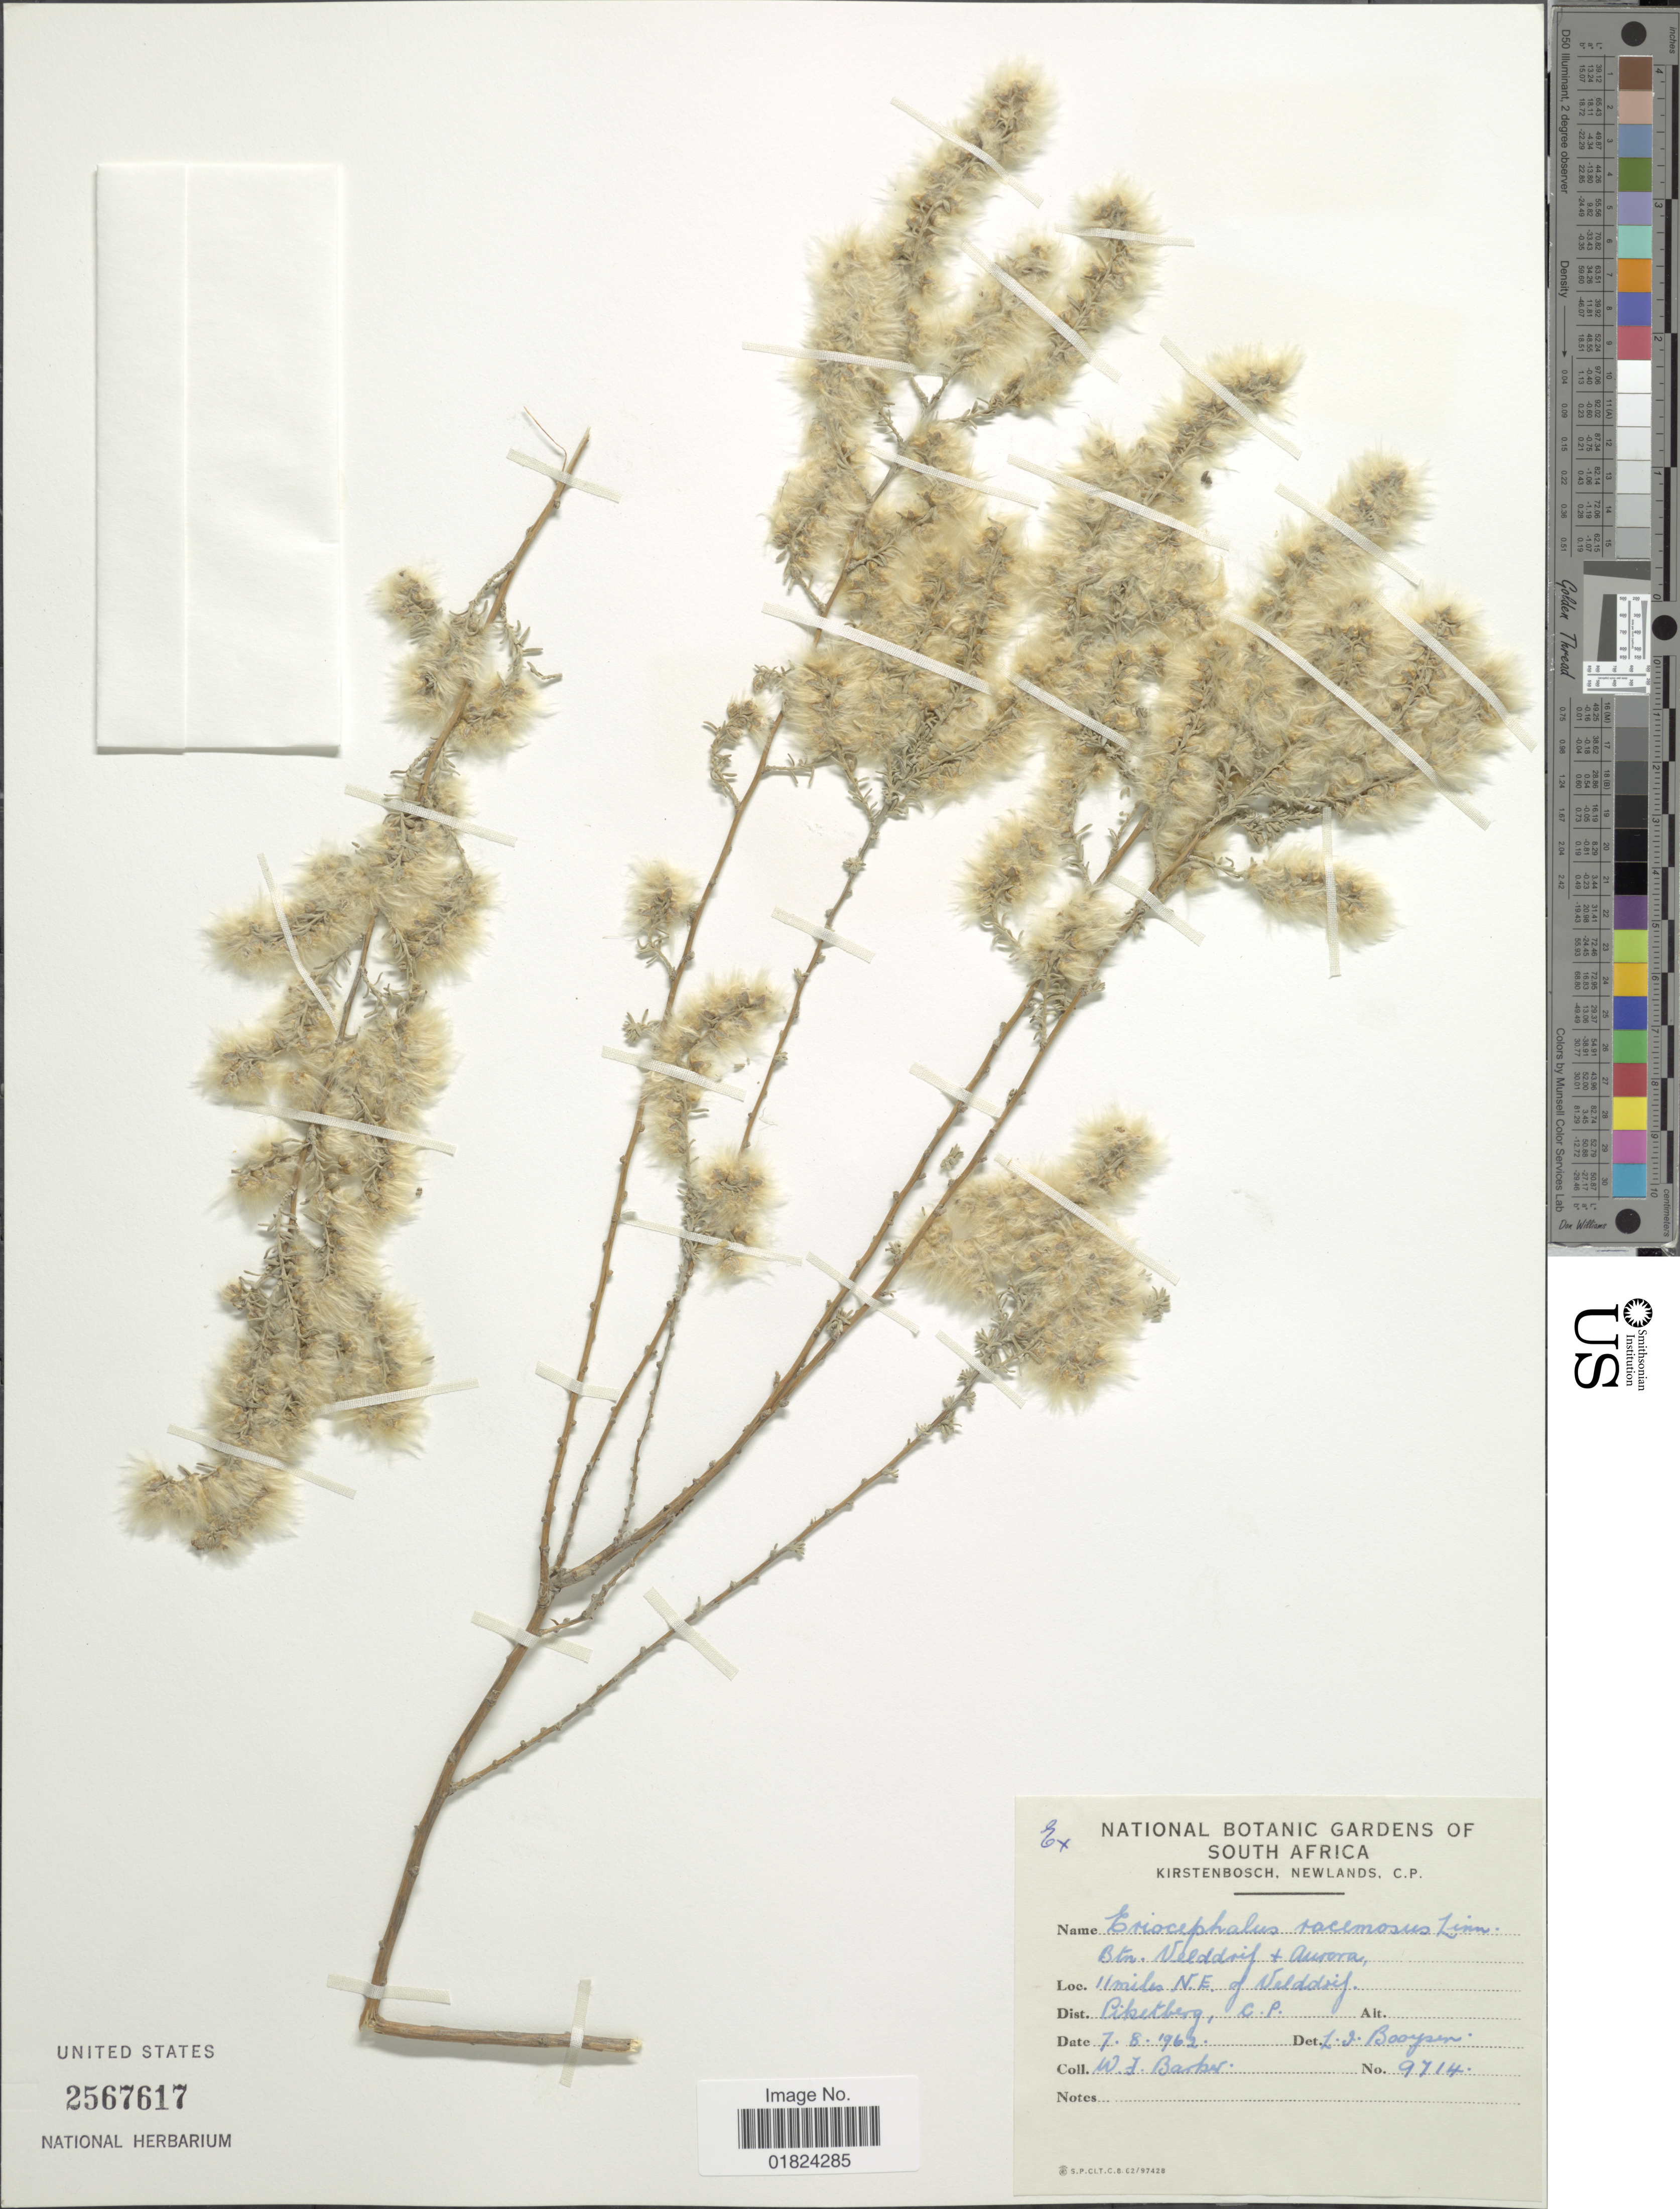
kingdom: Plantae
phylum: Tracheophyta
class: Magnoliopsida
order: Asterales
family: Asteraceae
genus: Eriocephalus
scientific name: Eriocephalus racemosus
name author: L.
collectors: W. F. Barker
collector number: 9714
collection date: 1962-08-07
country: South Africa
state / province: Western Cape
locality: Btn. Velddrif + Aurora,11 miles NE of Velddrif, Dist. Piketberg.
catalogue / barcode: US 2567617